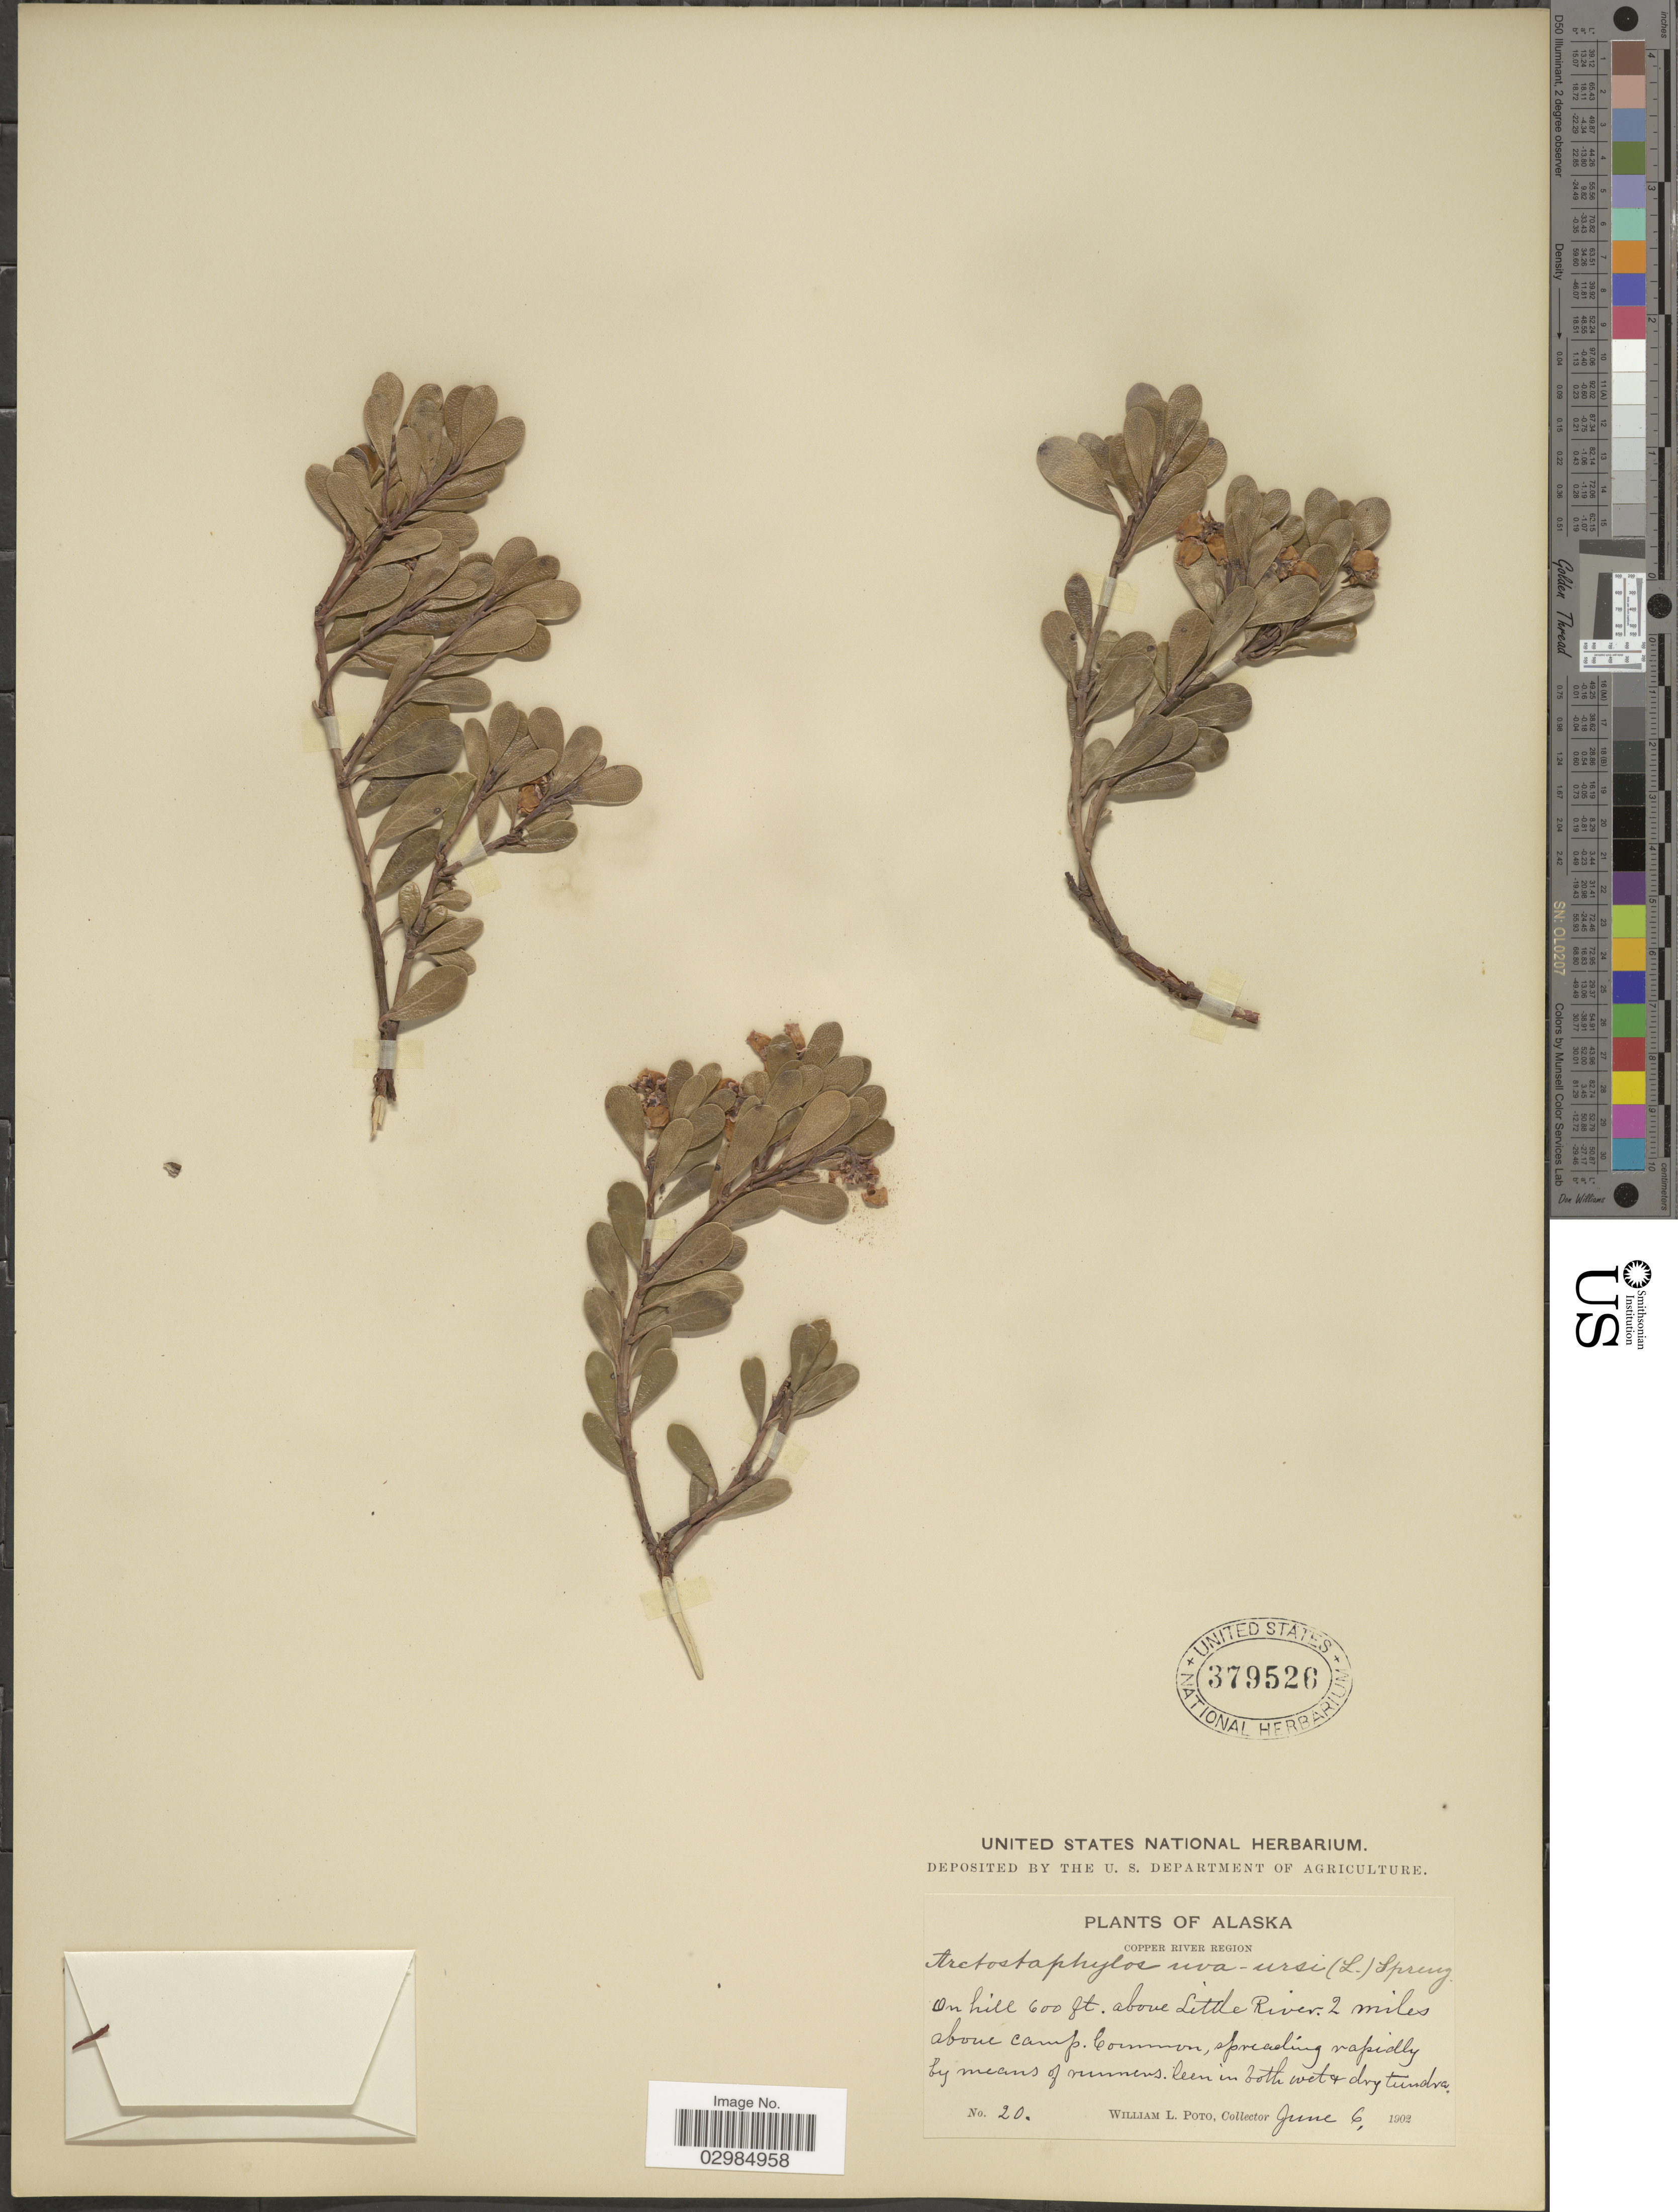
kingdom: Plantae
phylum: Tracheophyta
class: Magnoliopsida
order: Ericales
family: Ericaceae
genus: Arctostaphylos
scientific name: Arctostaphylos uva-ursi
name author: (L.) Spreng.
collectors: W. Poto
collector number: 20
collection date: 1902-06-06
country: United States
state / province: Alaska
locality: Copper River Region. On hill above Little River. 2 miles above camp.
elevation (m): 183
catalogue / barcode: US 379526